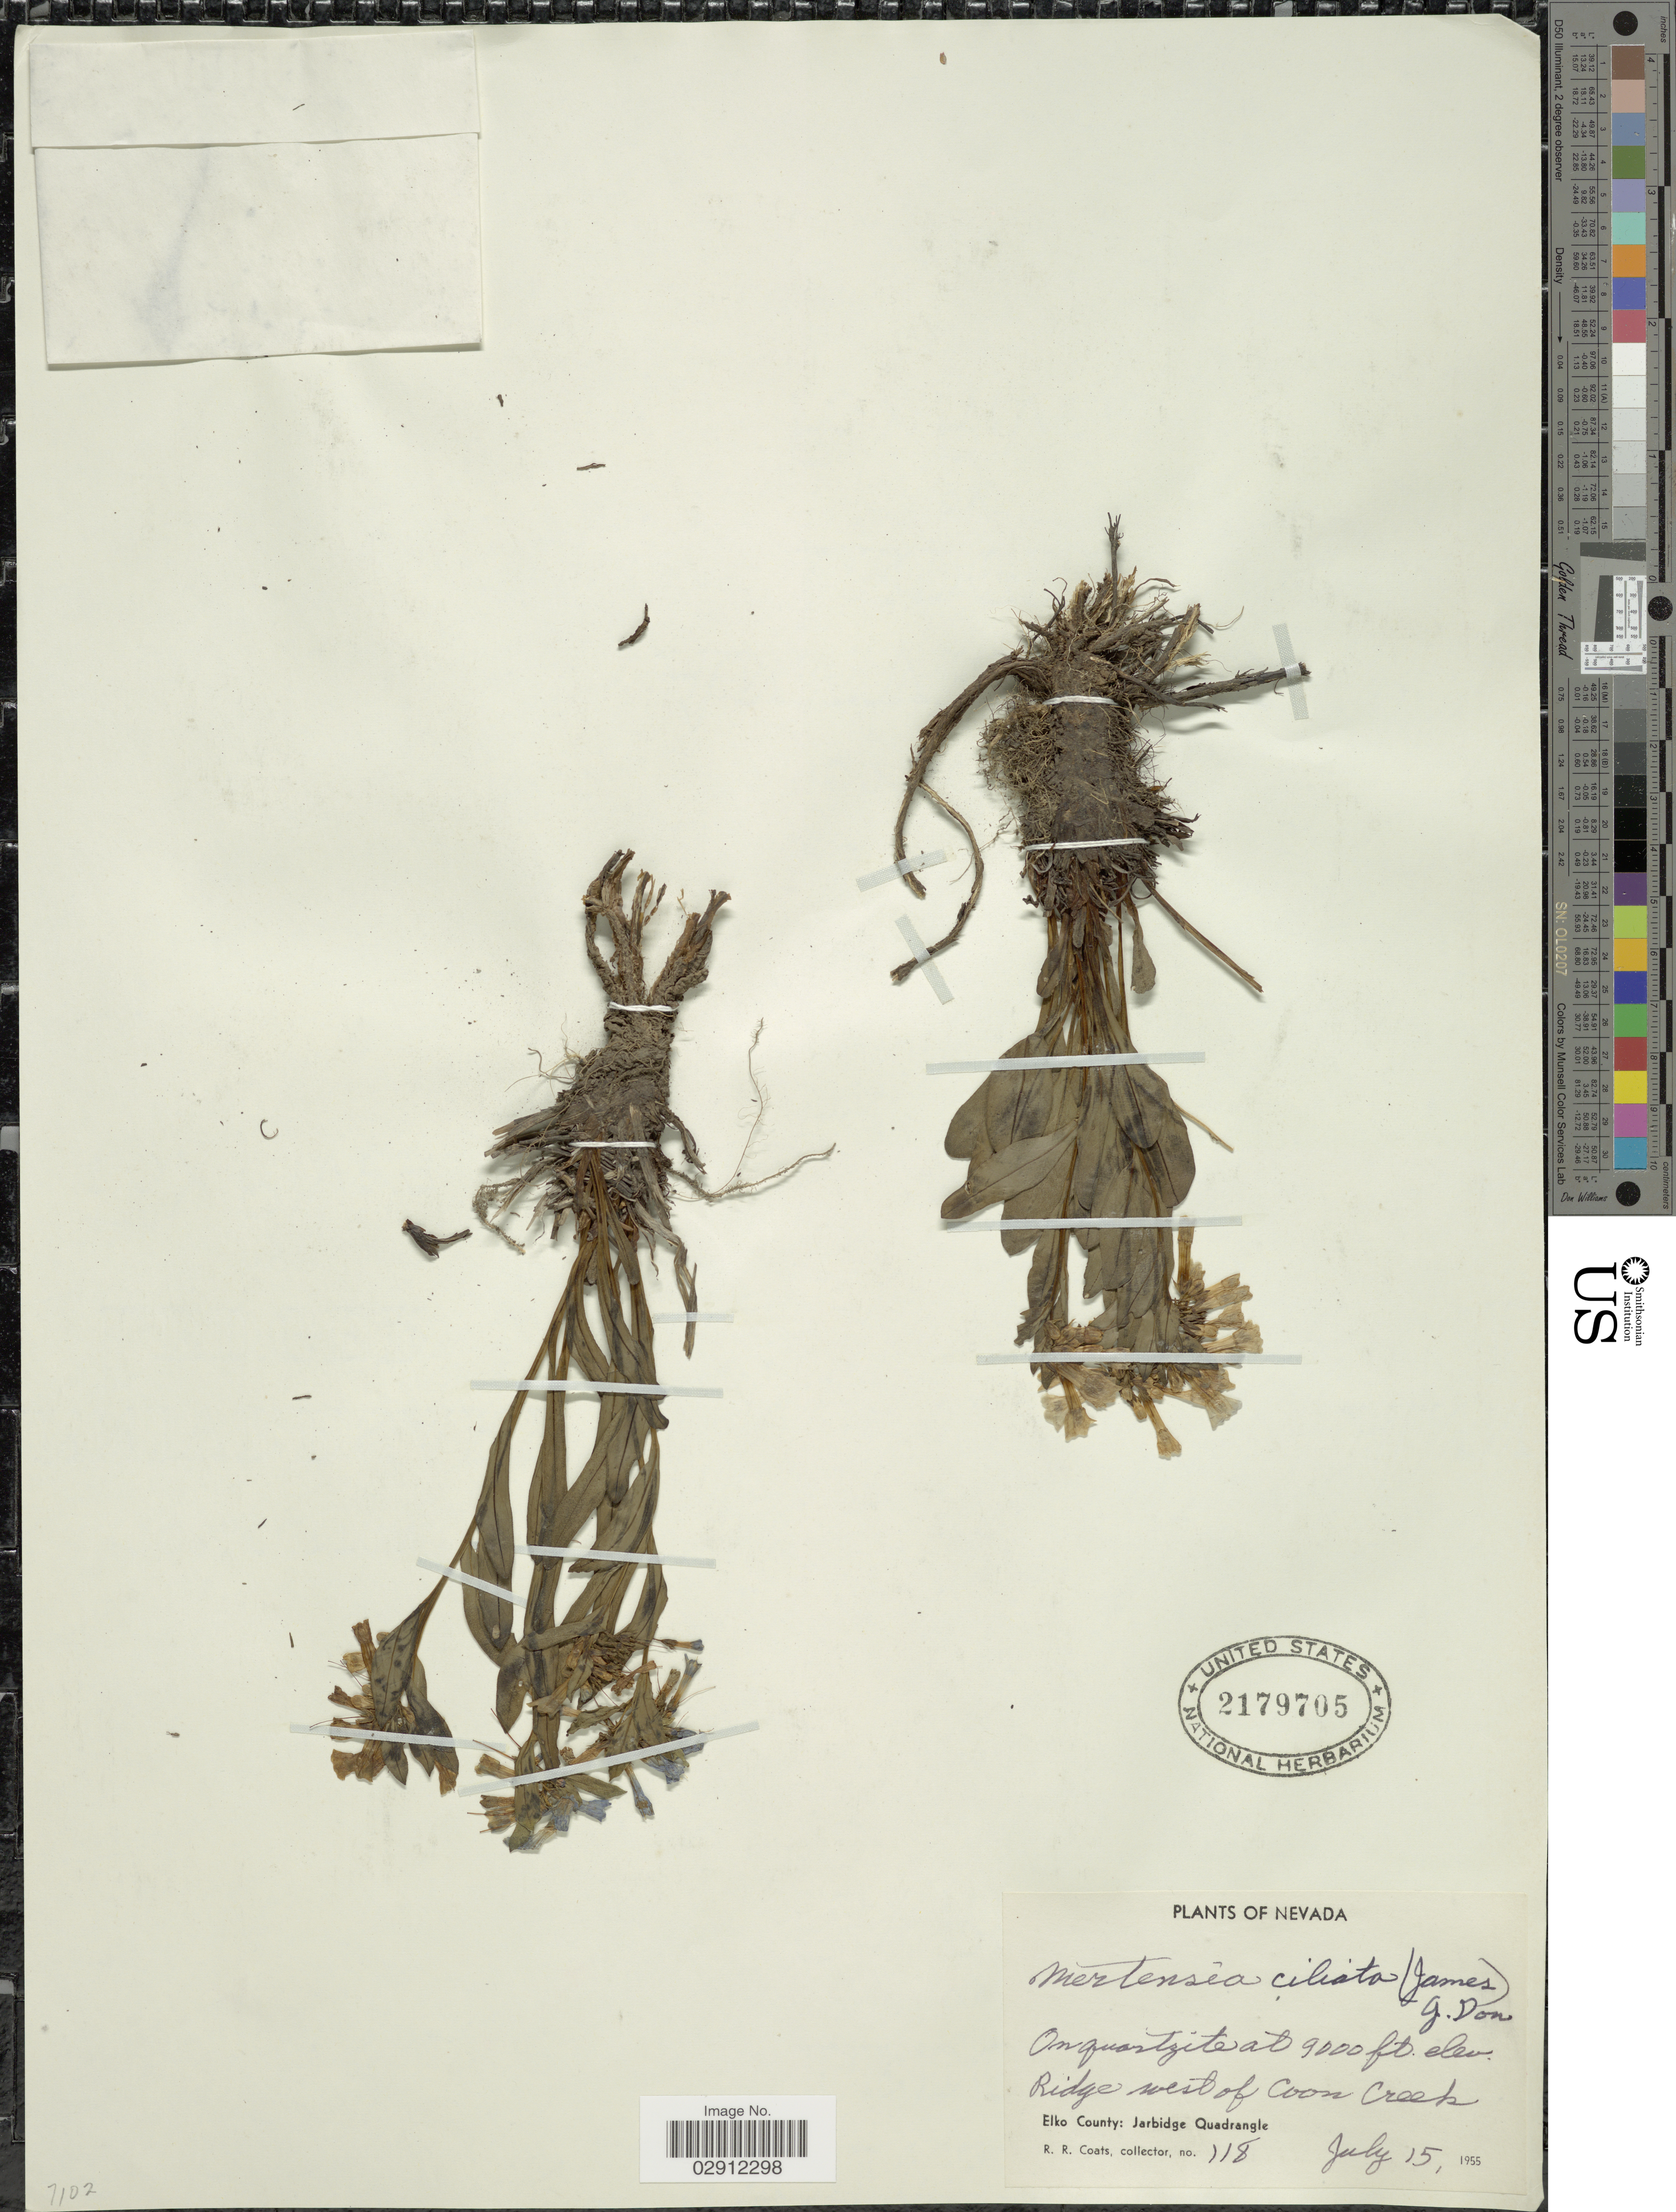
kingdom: Plantae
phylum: Tracheophyta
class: Magnoliopsida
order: Boraginales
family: Boraginaceae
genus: Mertensia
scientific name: Mertensia ciliata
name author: (James) G. Don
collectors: R. Coats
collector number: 118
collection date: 1955-07-15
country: United States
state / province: Nevada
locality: Ridge west of Coon Creek. Elko County; Jarbridge Quadrangle.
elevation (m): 2743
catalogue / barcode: US 2179705